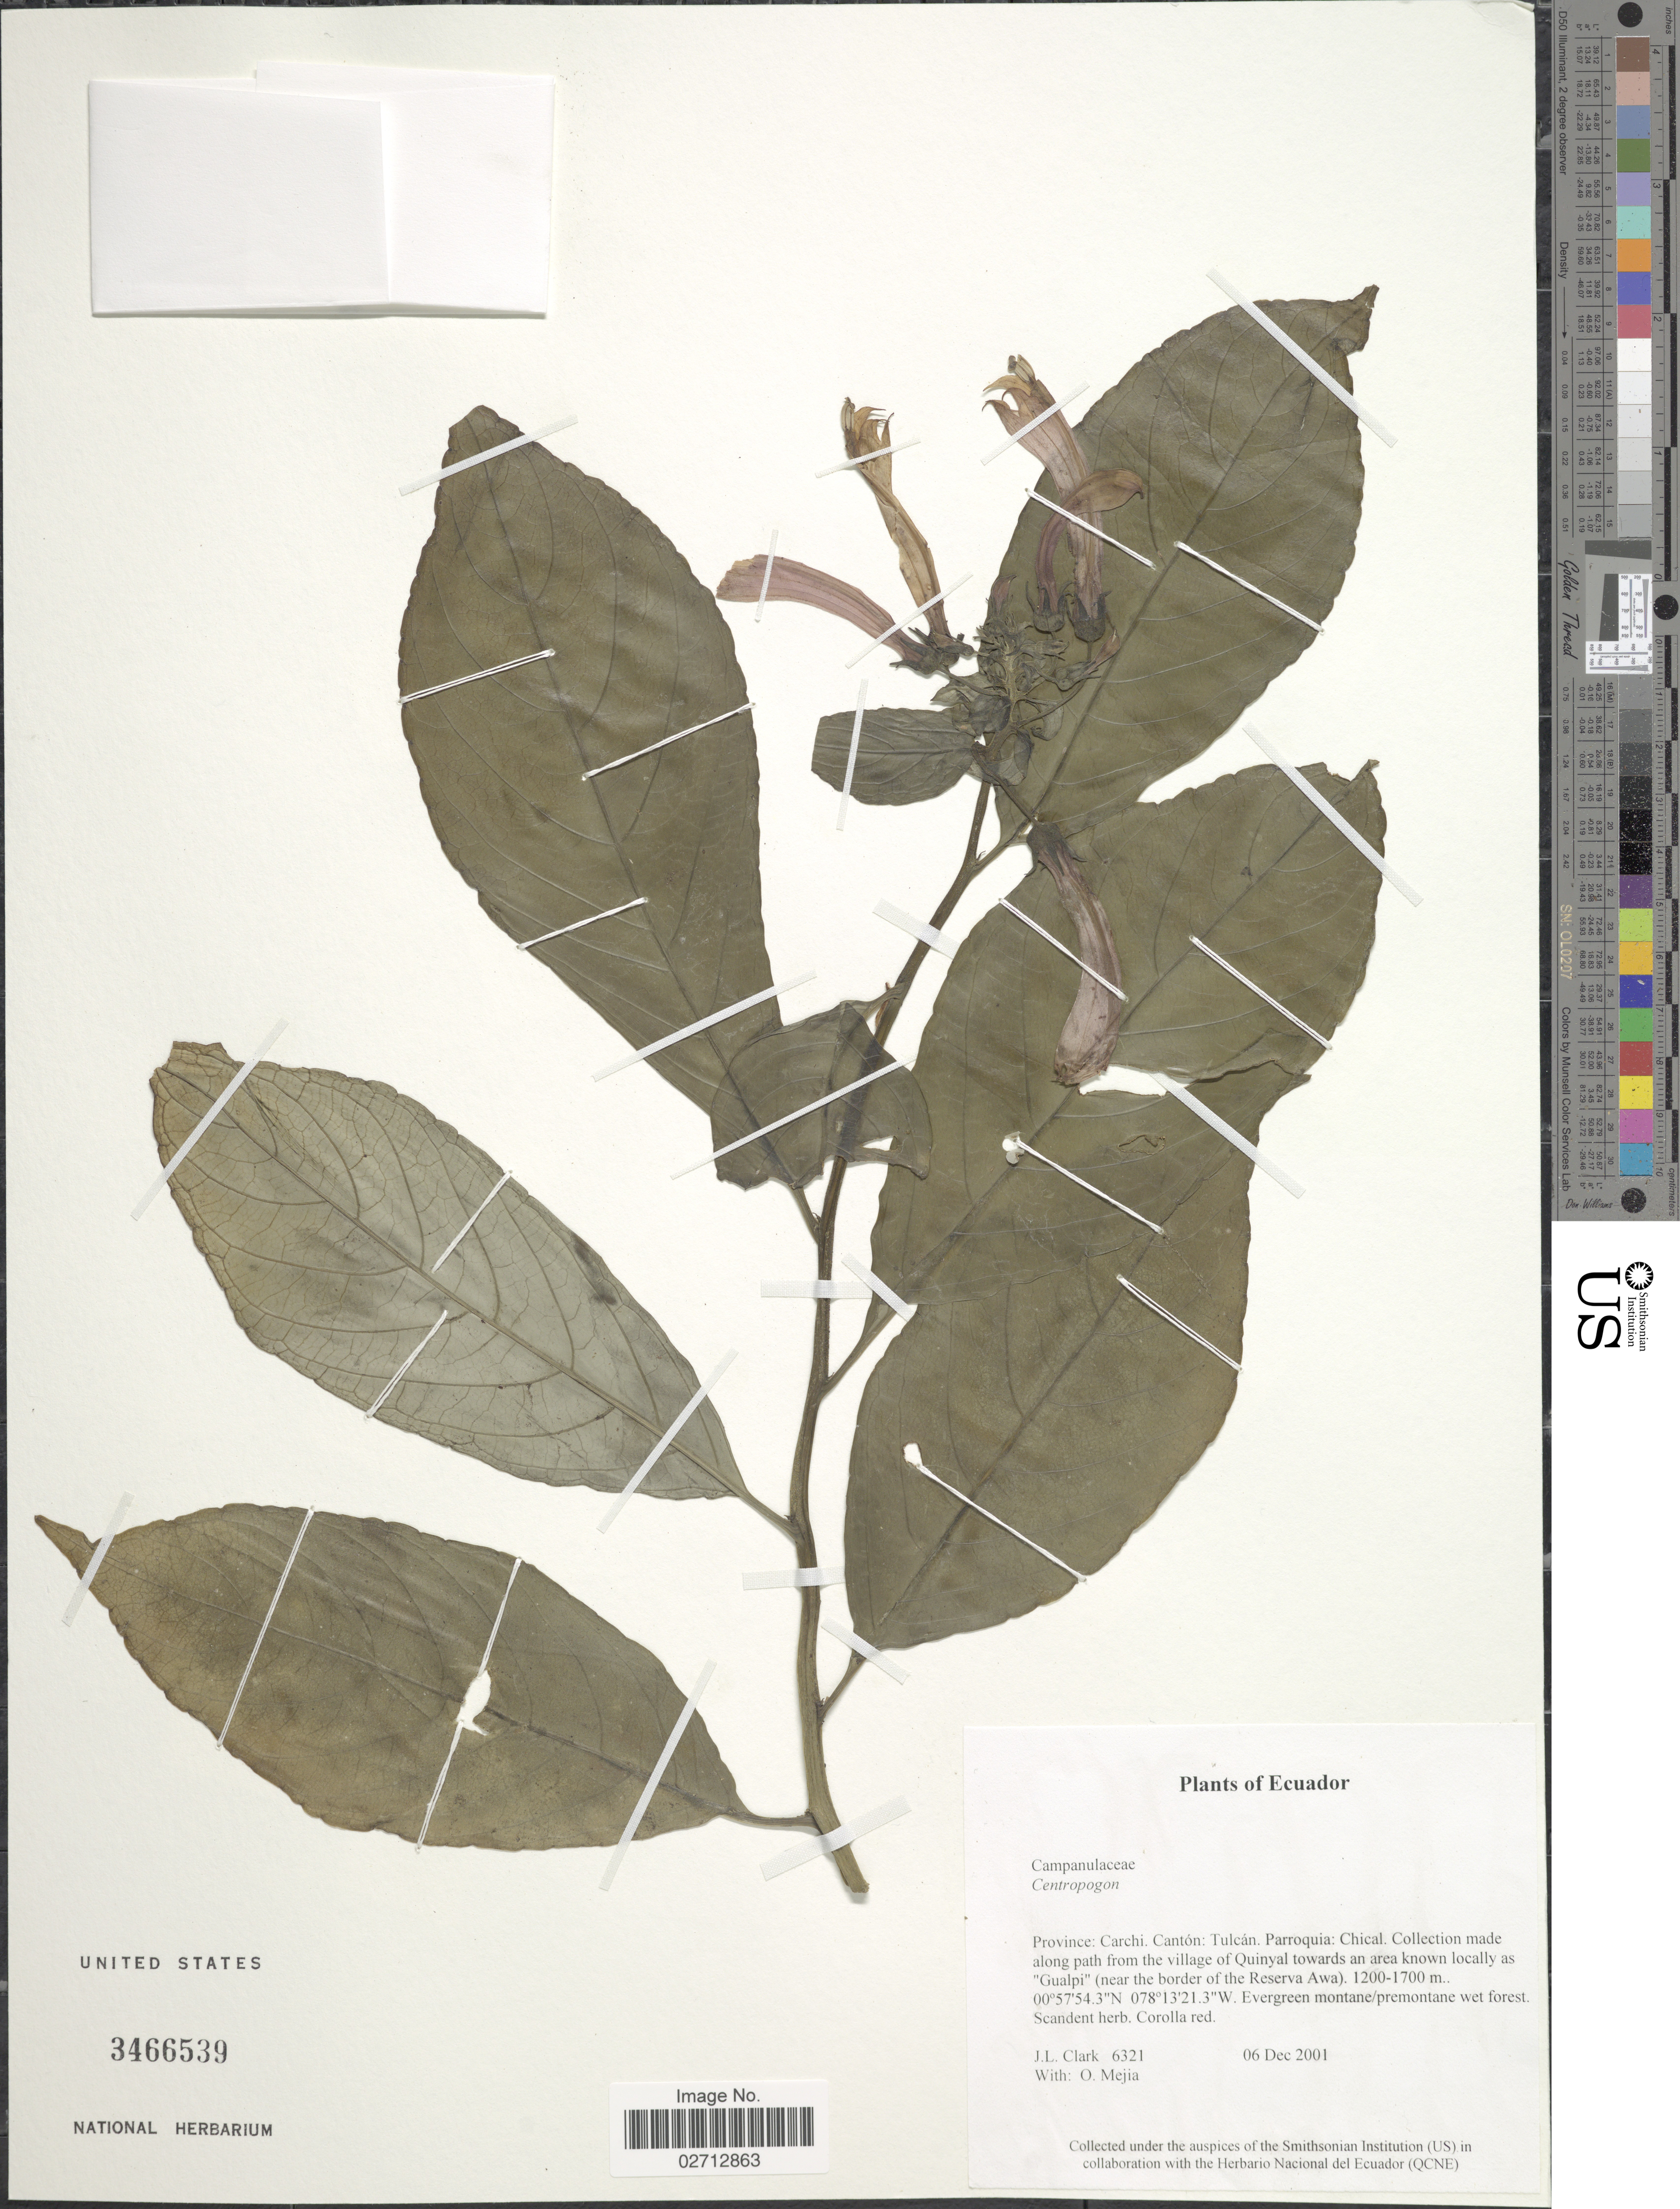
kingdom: Plantae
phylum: Tracheophyta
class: Magnoliopsida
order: Asterales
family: Campanulaceae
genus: Centropogon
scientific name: Centropogon solanifolius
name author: Benth.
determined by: Lagomarsino, L. P.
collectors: J. L. Clark & O. Mejia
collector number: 6321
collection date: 2001-12-06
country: Ecuador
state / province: Carchi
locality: Canton: Tulcán. Parroquia: Chical. along path from the village of Quinyal towards an area known locally as "Gualpi" (near the border of the Reserva Awa)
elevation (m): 1200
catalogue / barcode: US 3466539